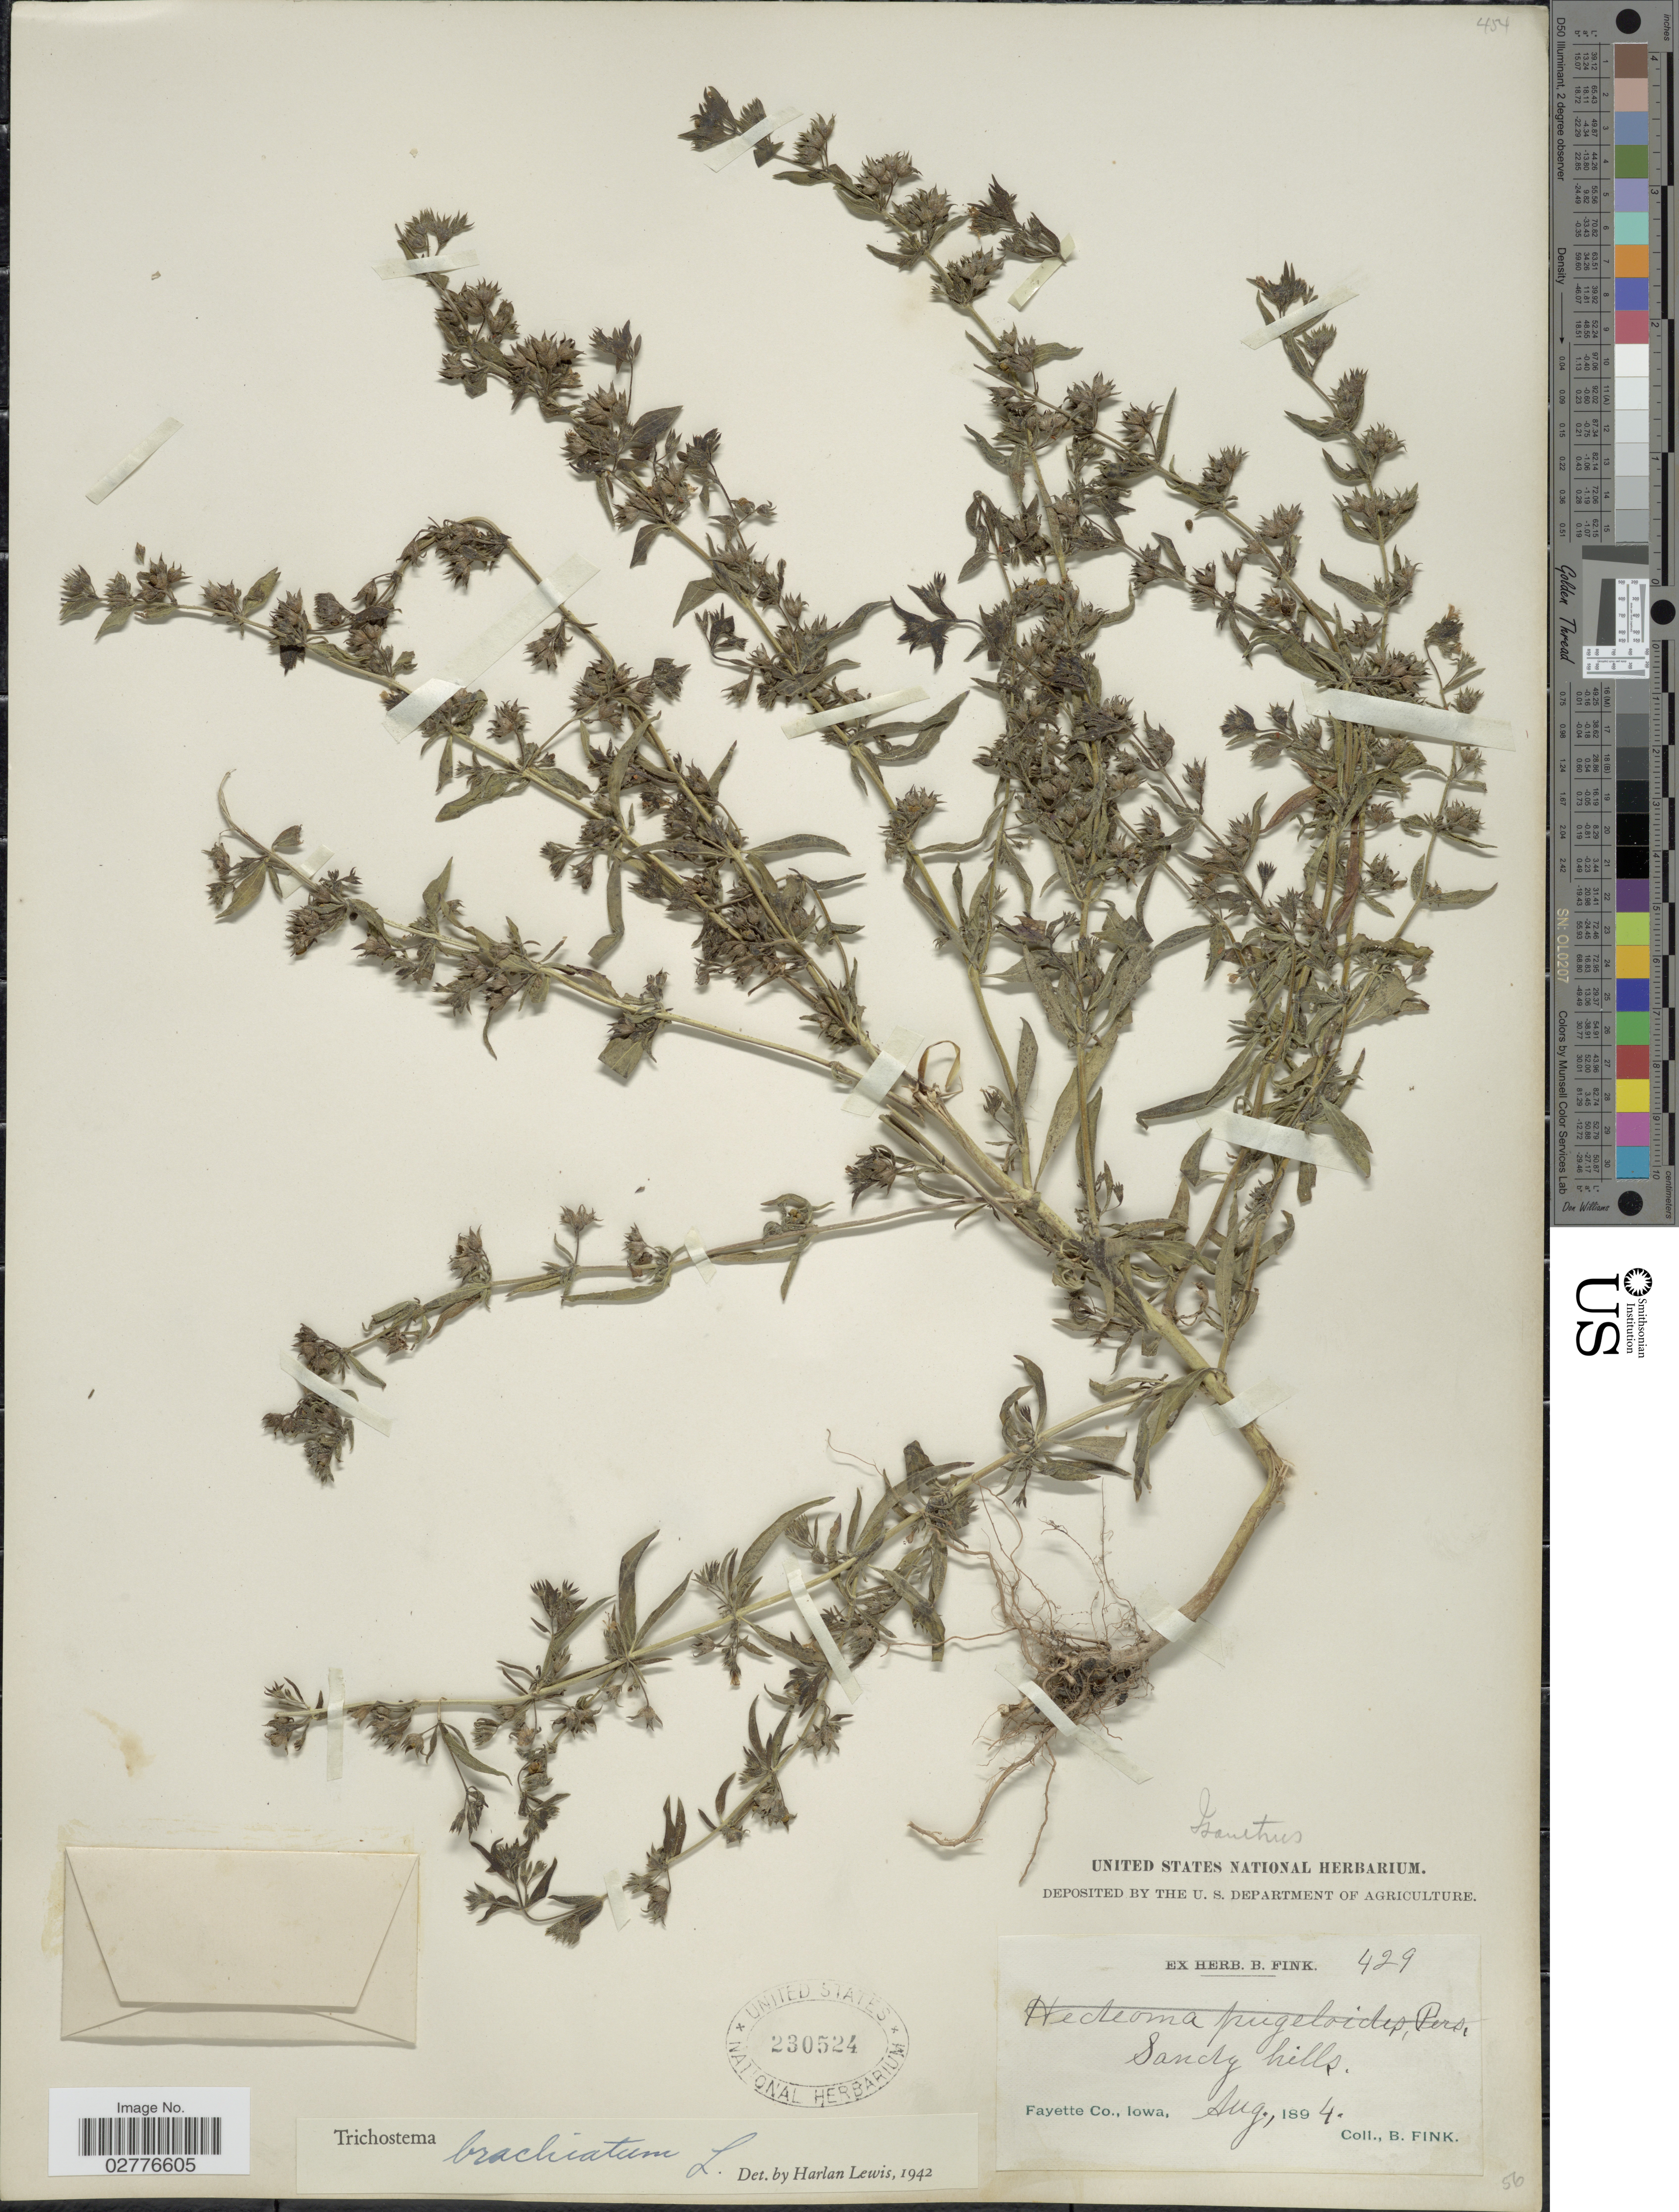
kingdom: Plantae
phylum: Tracheophyta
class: Magnoliopsida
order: Lamiales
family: Lamiaceae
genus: Trichostema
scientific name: Trichostema brachiatum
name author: L.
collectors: B. Fink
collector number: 429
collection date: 1894-08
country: United States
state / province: Iowa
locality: Sandy hills. Fayette Co.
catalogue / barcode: US 230524